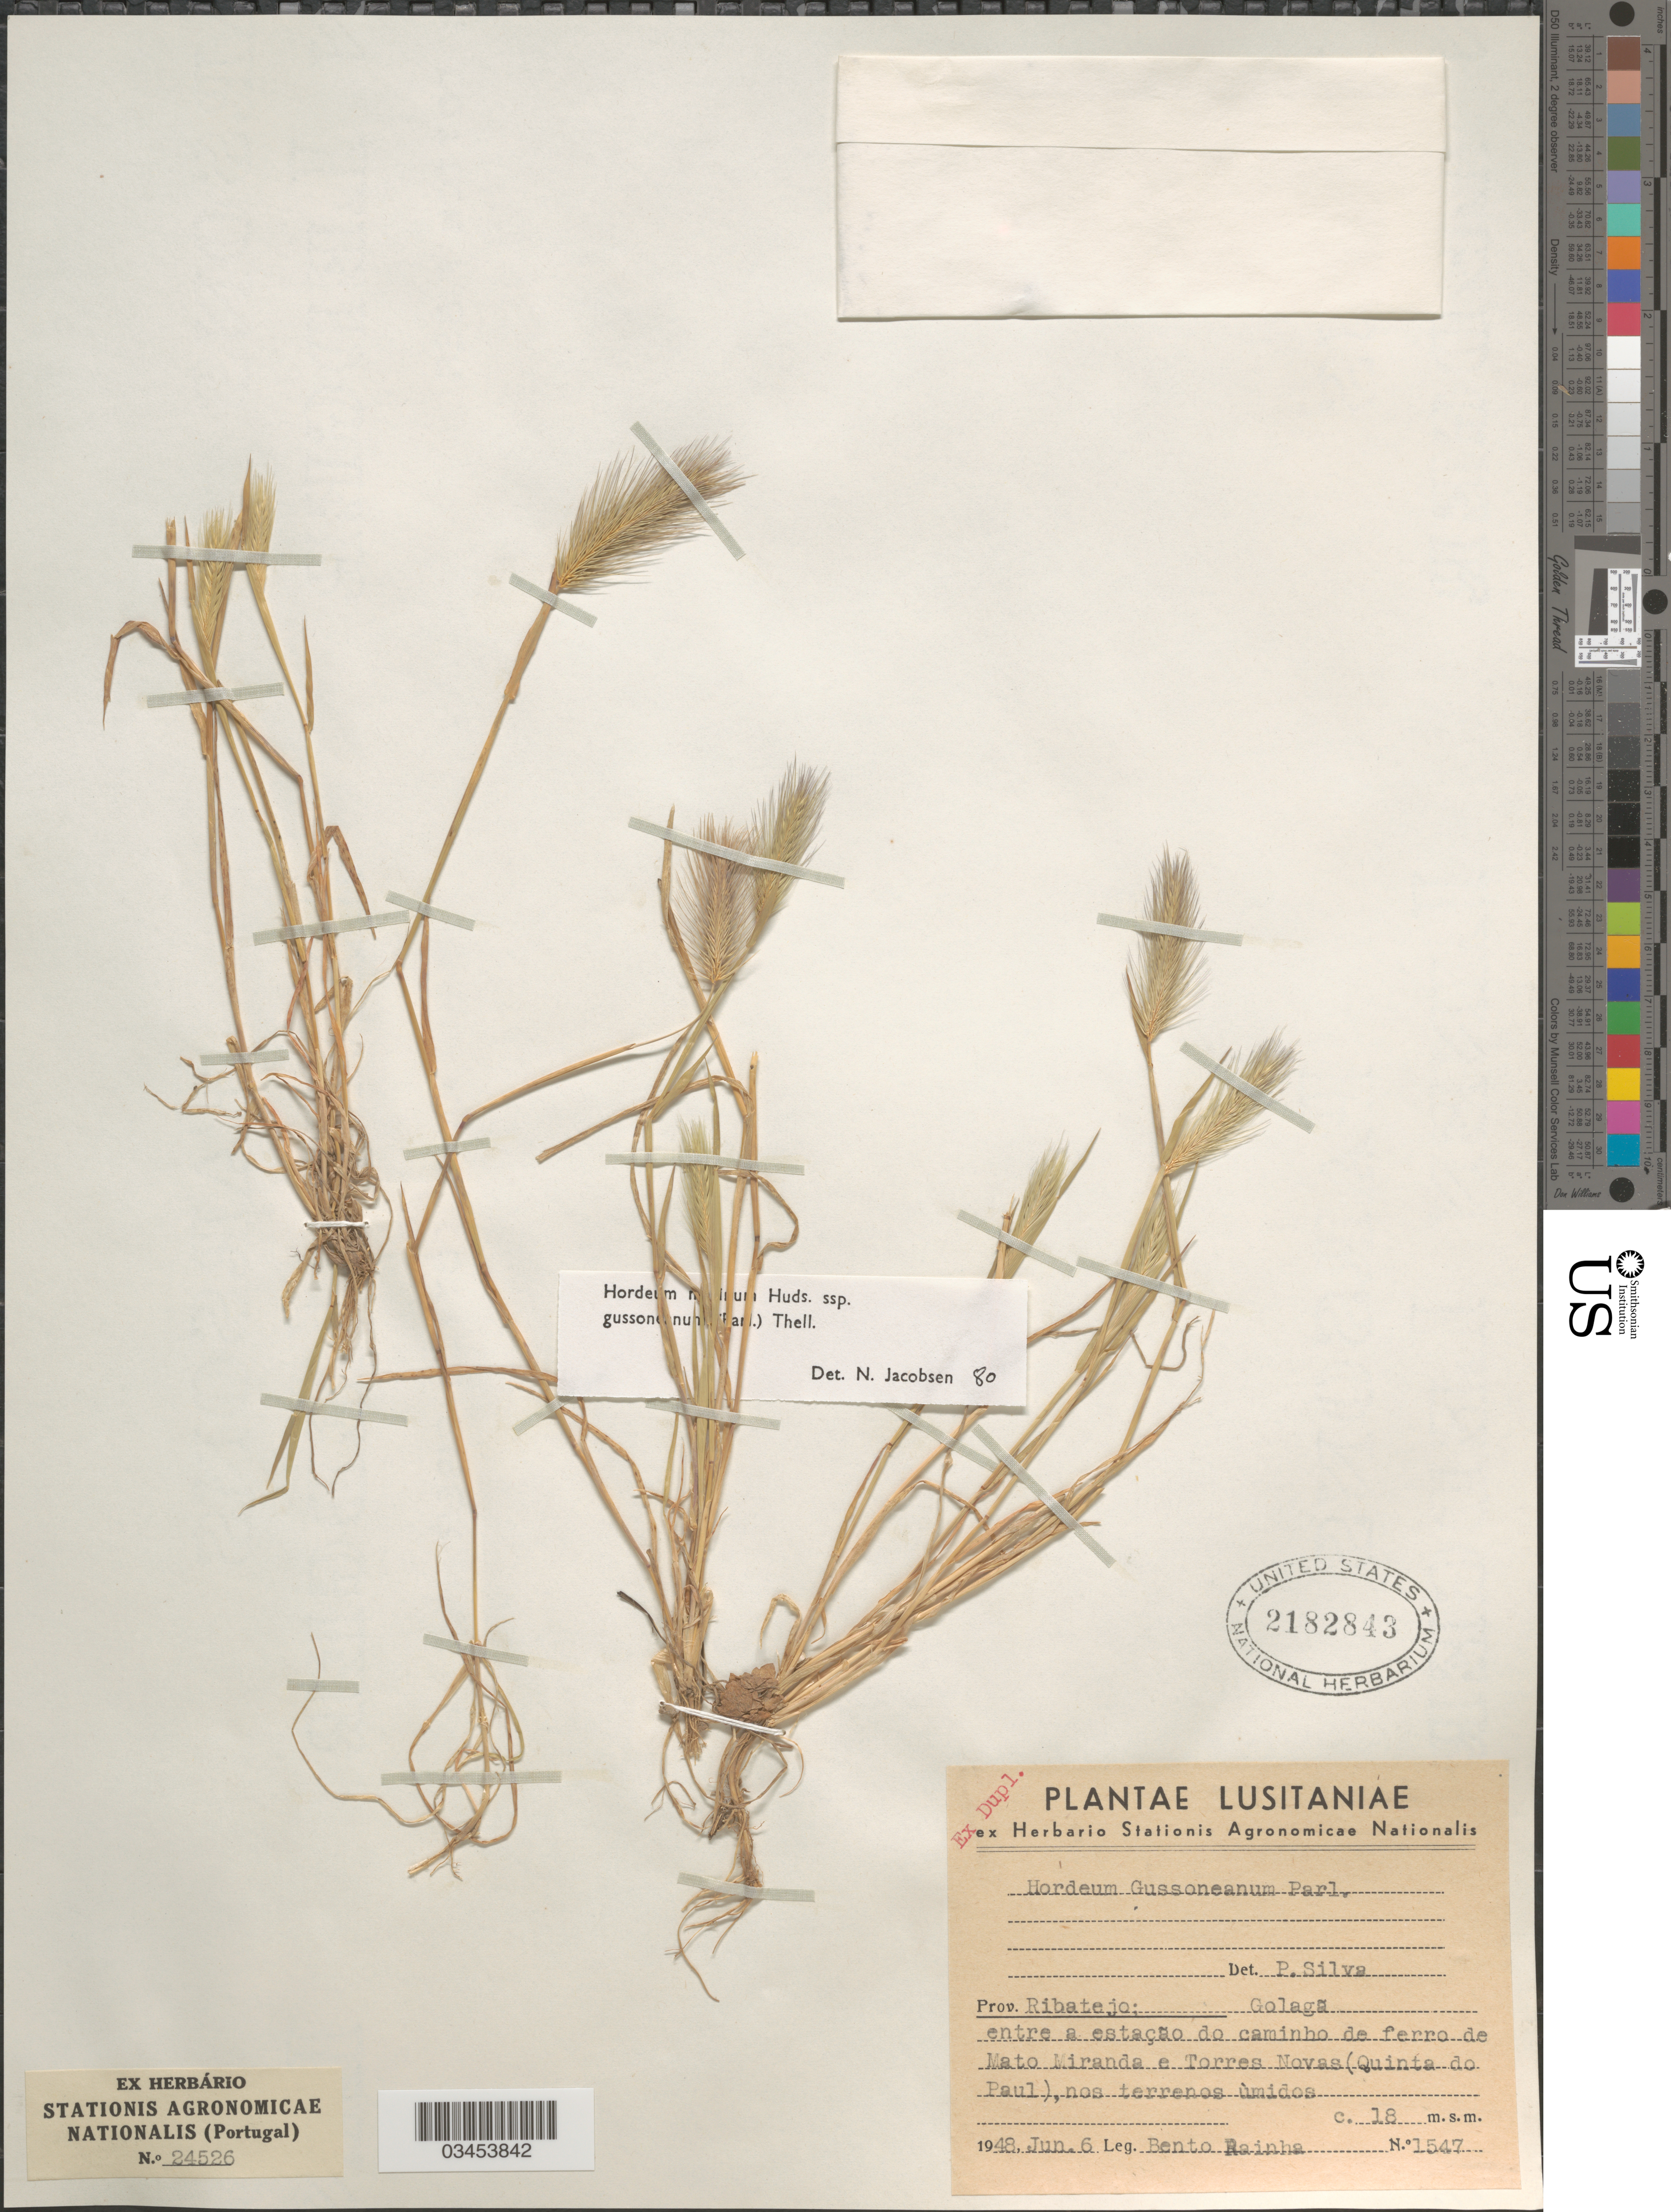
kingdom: Plantae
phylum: Tracheophyta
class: Liliopsida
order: Poales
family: Poaceae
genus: Hordeum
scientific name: Hordeum marinum subsp. gussoneanum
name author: (Parl.) Thell.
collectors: B. Rainha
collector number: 1547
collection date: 1948-06-06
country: Portugal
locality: Lusitaniae. Prov. Ribatejo: Golaga entre a estação do caminho de ferro de Mato Miranda e Torres Novas (Quinta do Paul), nos terrenos ùmidos.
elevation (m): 18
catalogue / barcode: US 2182843